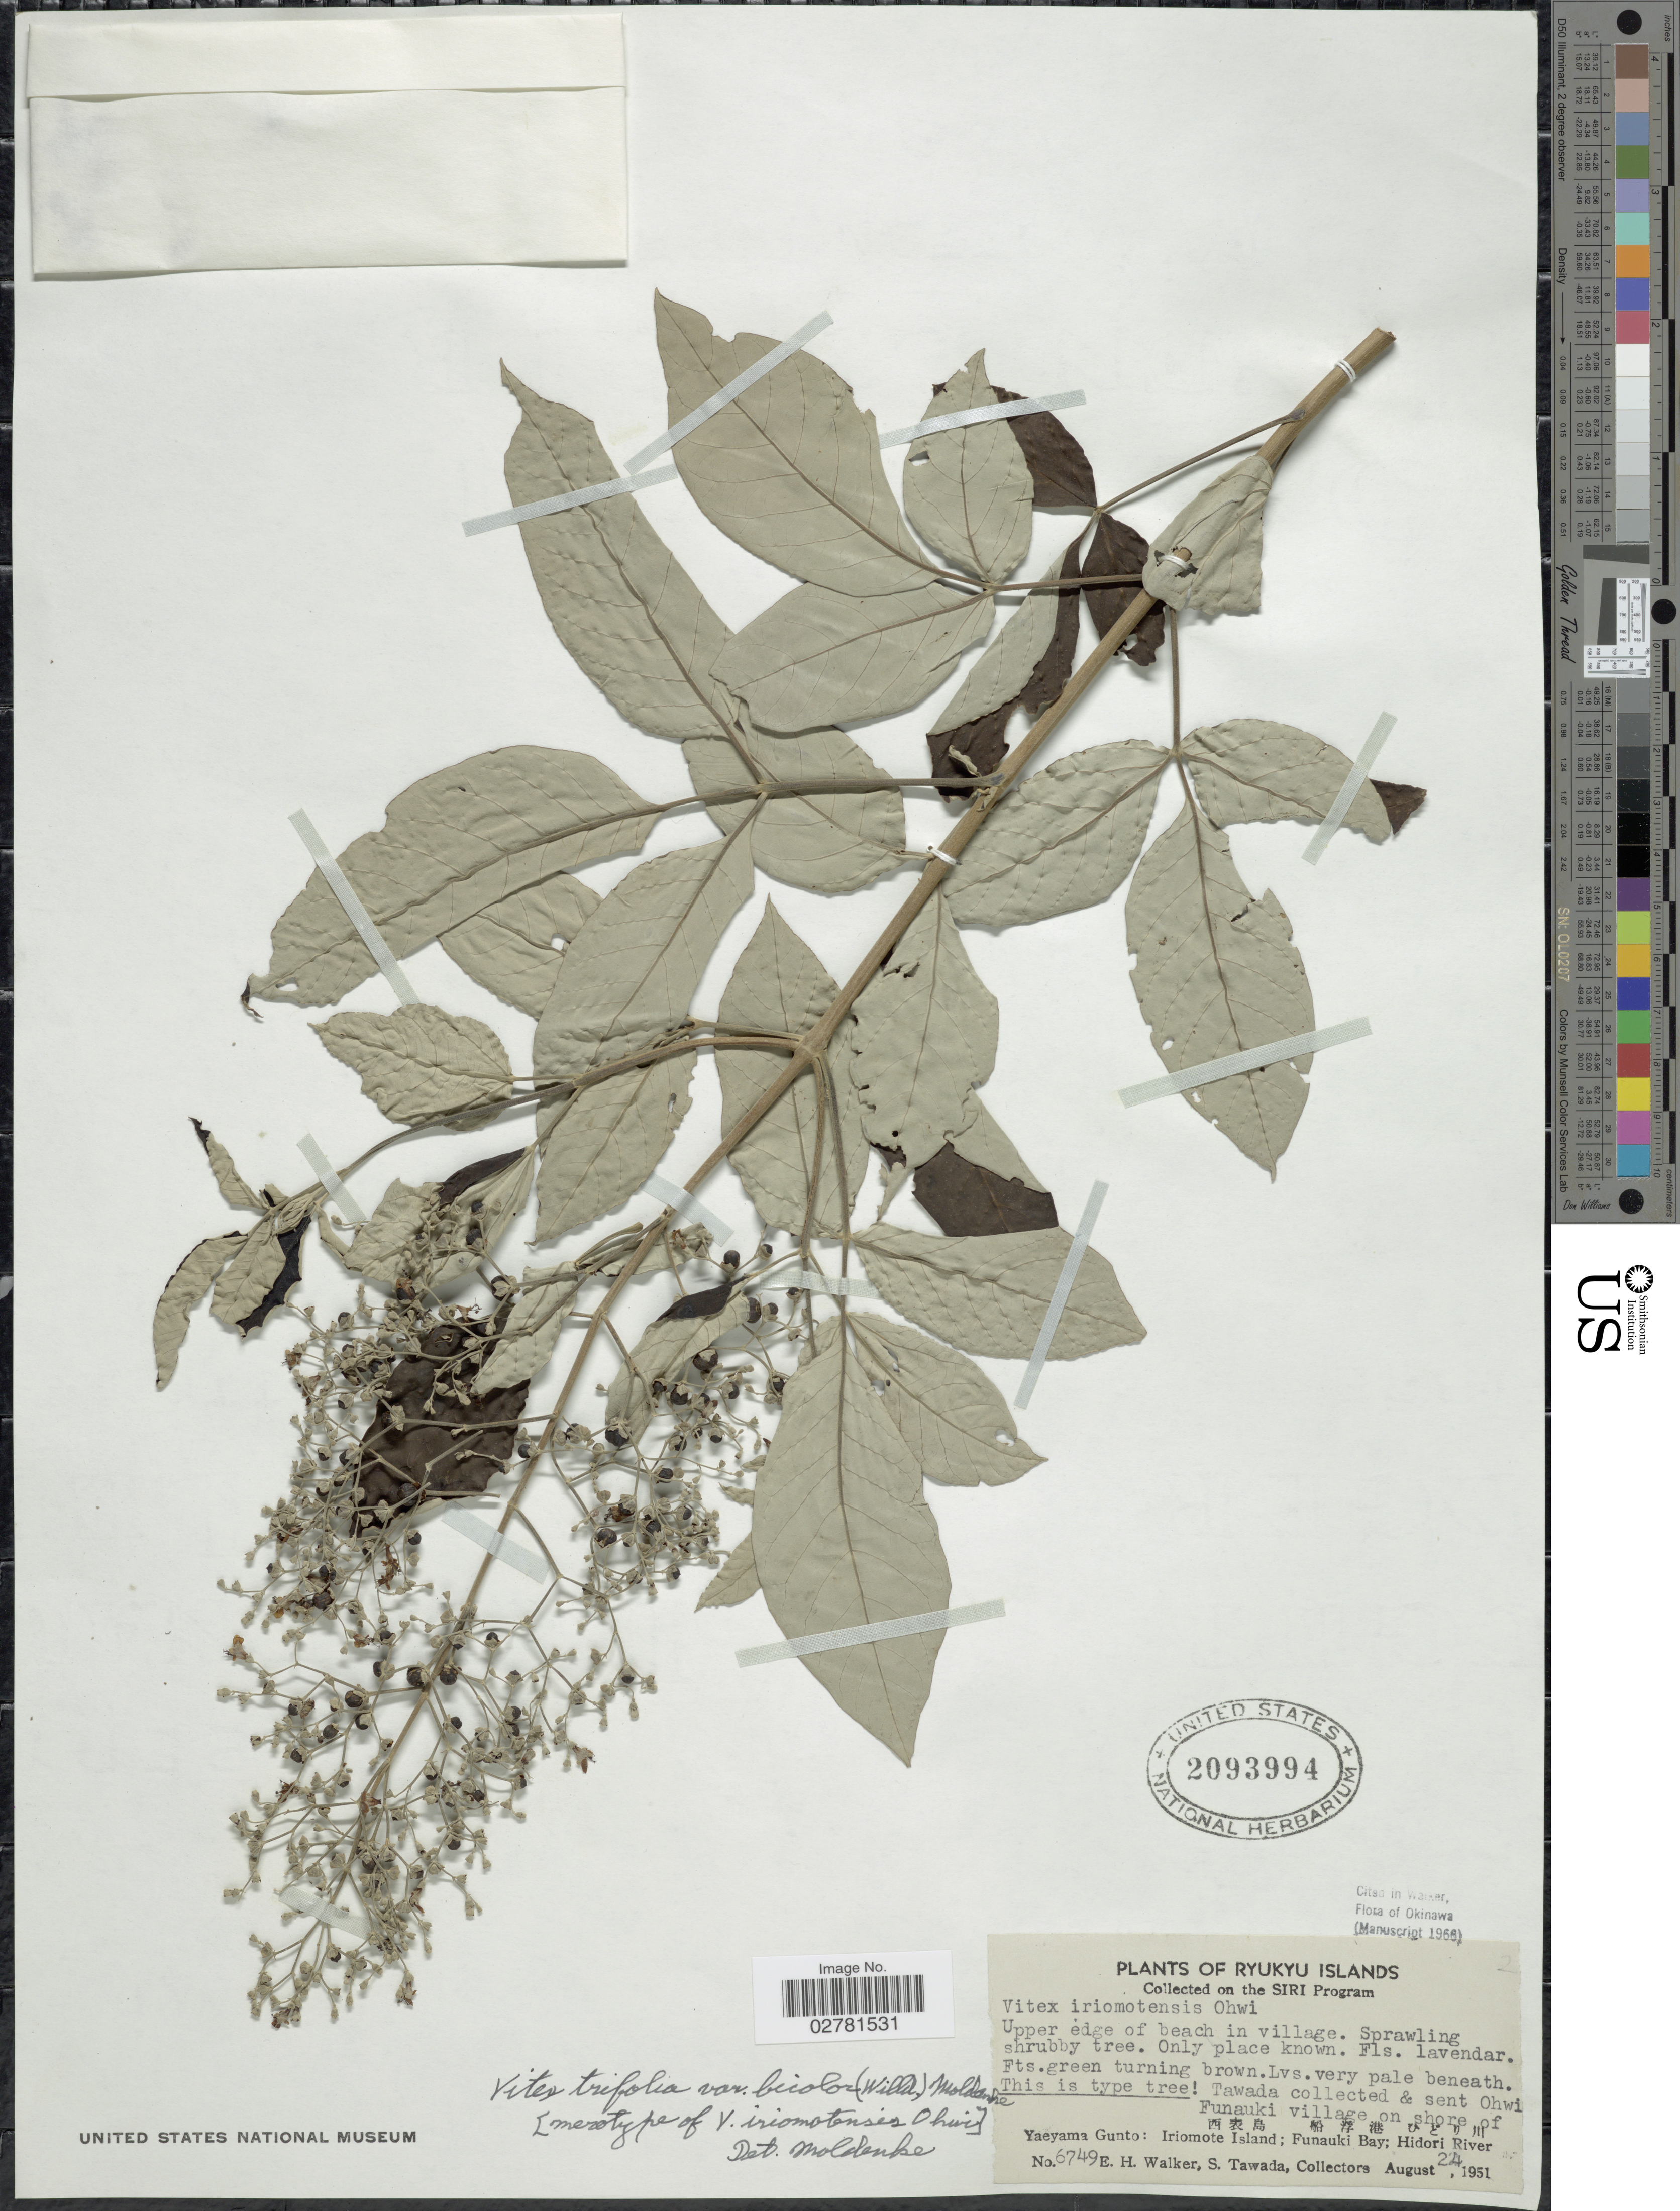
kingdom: Plantae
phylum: Tracheophyta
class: Magnoliopsida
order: Lamiales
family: Lamiaceae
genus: Vitex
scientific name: Vitex trifolia var. bicolor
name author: (Willd.) Moldenke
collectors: E. H. Walker & S. Tawada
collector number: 6749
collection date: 1951-08-24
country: Japan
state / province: Okinawa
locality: Ryukyu Islands. Upper edge of beach in village. Funauki village on shore of Yaeyama Gunto: Iriomote Island; Funauki Bay; Hidori River.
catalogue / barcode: US 2093994